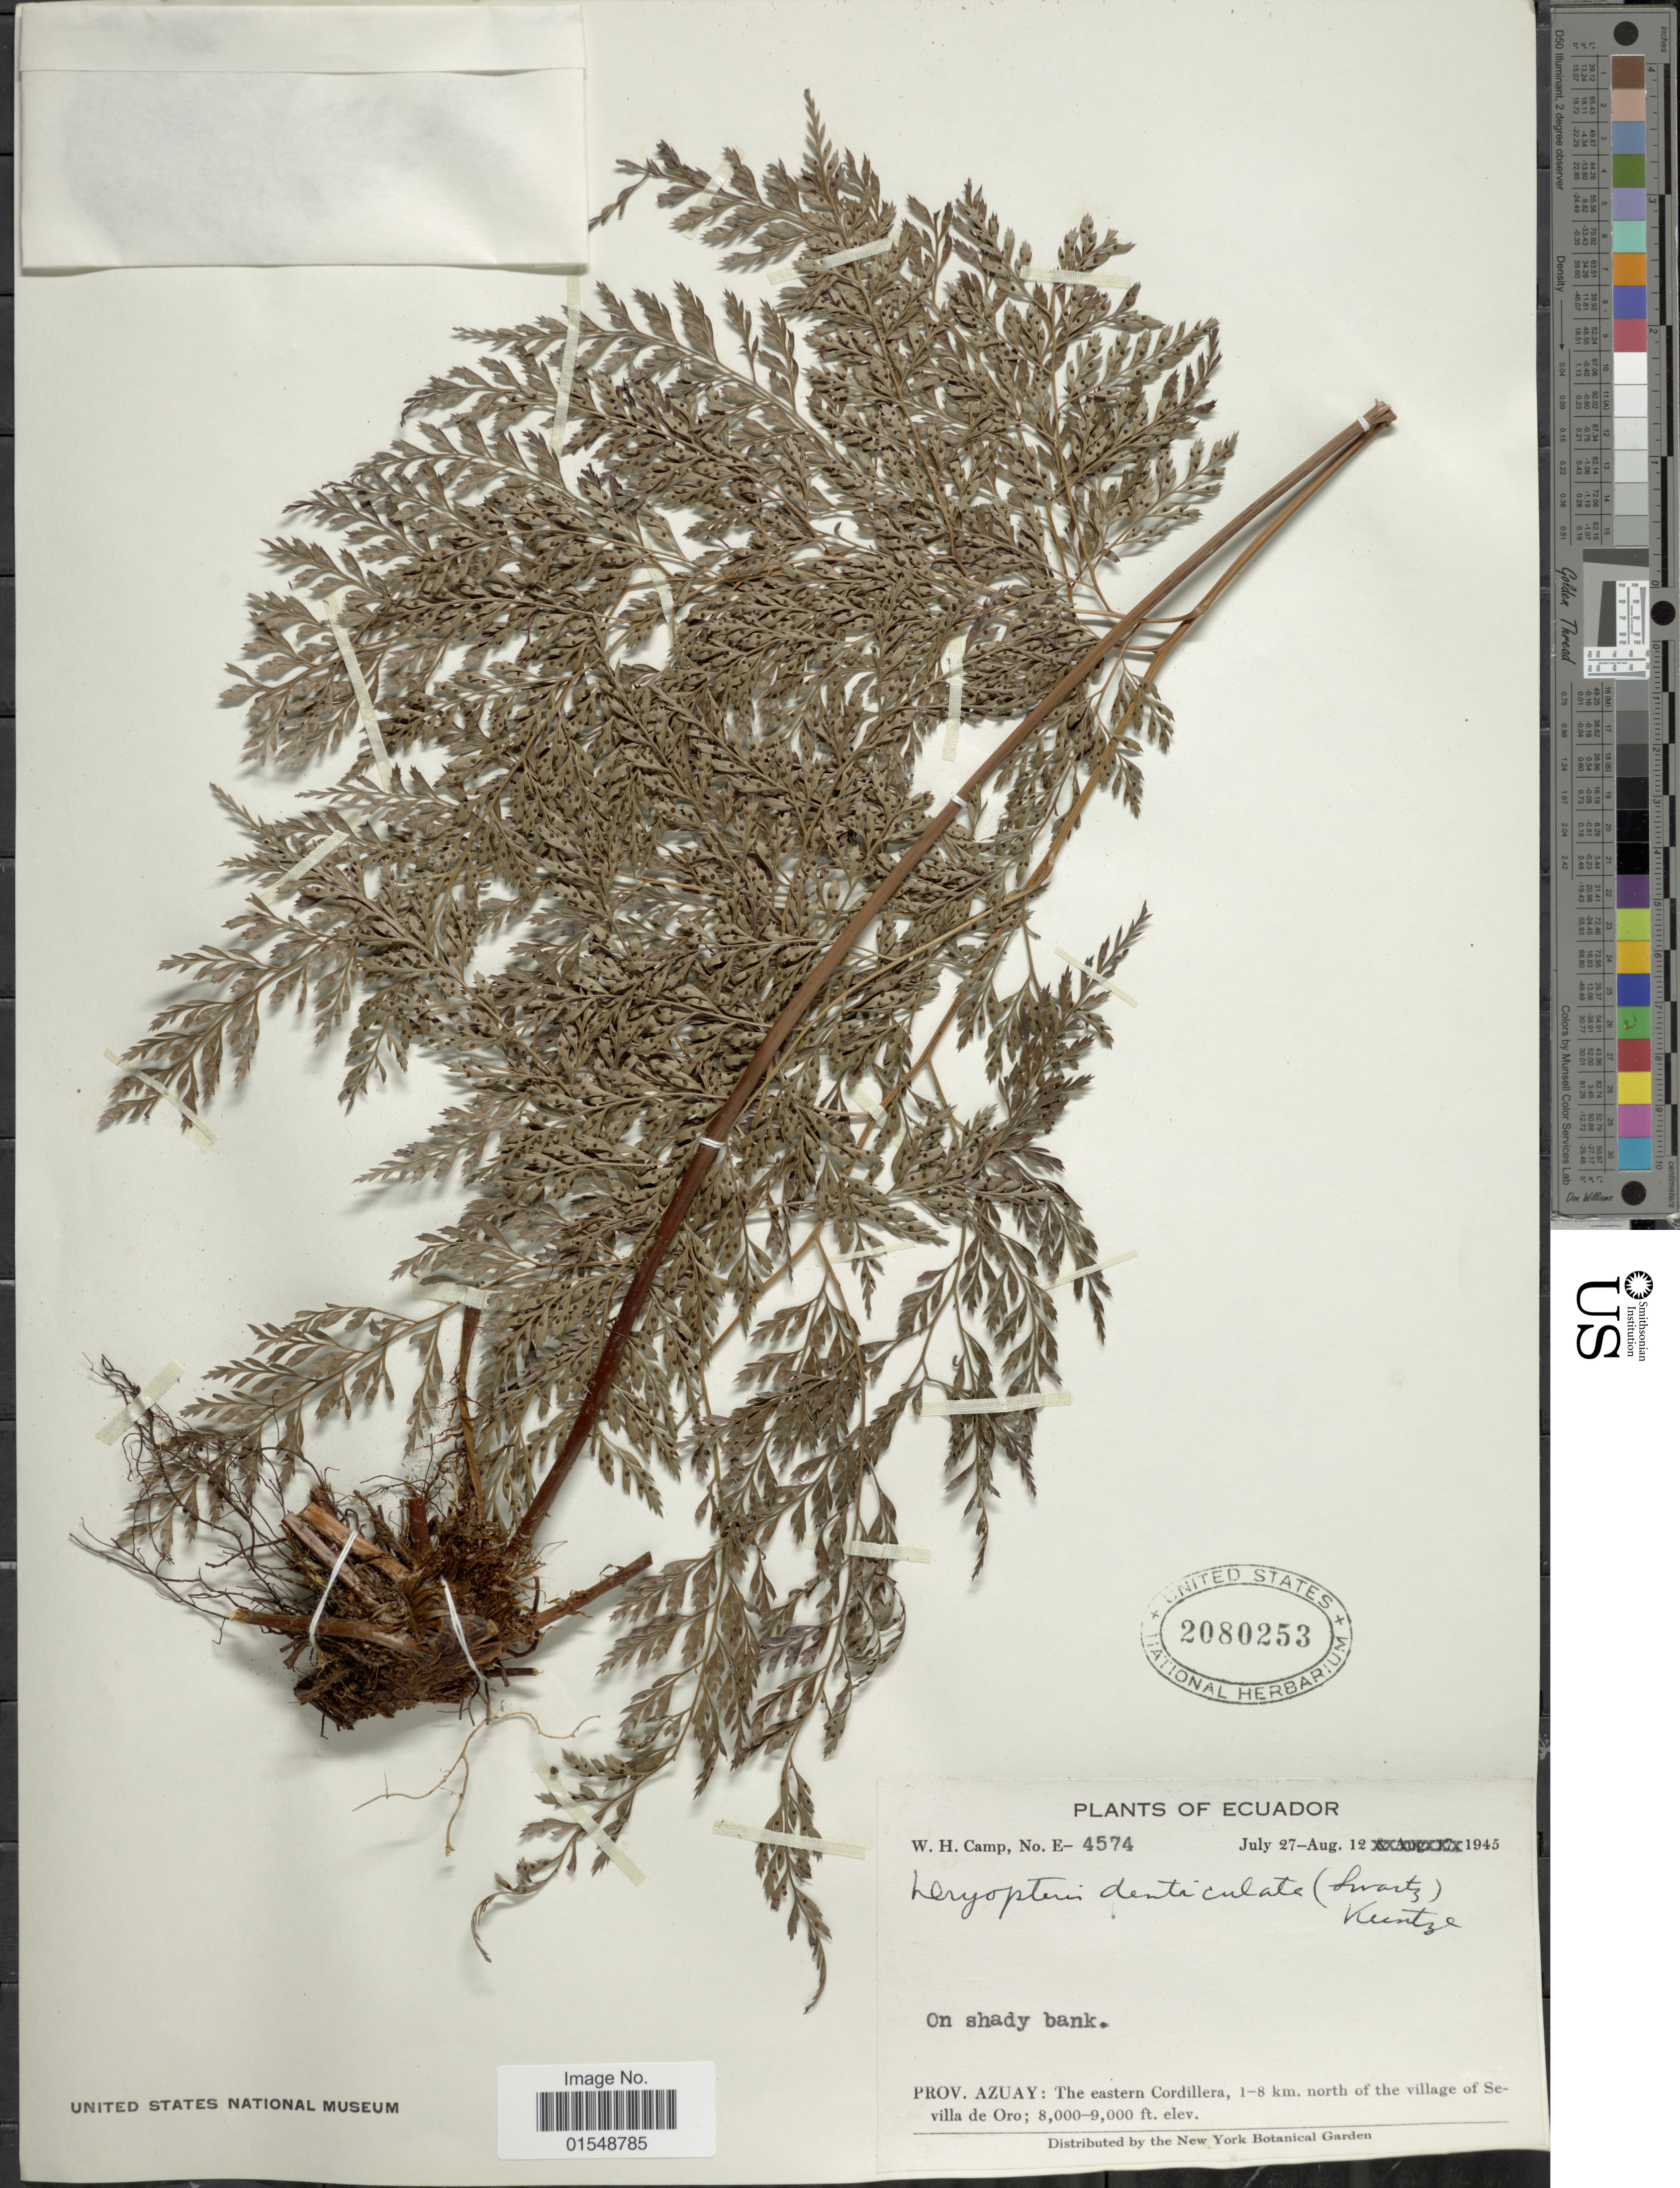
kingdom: Plantae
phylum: Tracheophyta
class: Polypodiopsida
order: Polypodiales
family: Dryopteridaceae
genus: Arachniodes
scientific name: Arachniodes denticulata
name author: (Sw.) Ching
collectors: W. H. Camp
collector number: E-4574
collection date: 1945-07-27/1945-08-12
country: Ecuador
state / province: Azuay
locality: The eastern Cordillera, 1-8 km. north of the village of Sevilla de Oro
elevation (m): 2438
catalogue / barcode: US 2080253